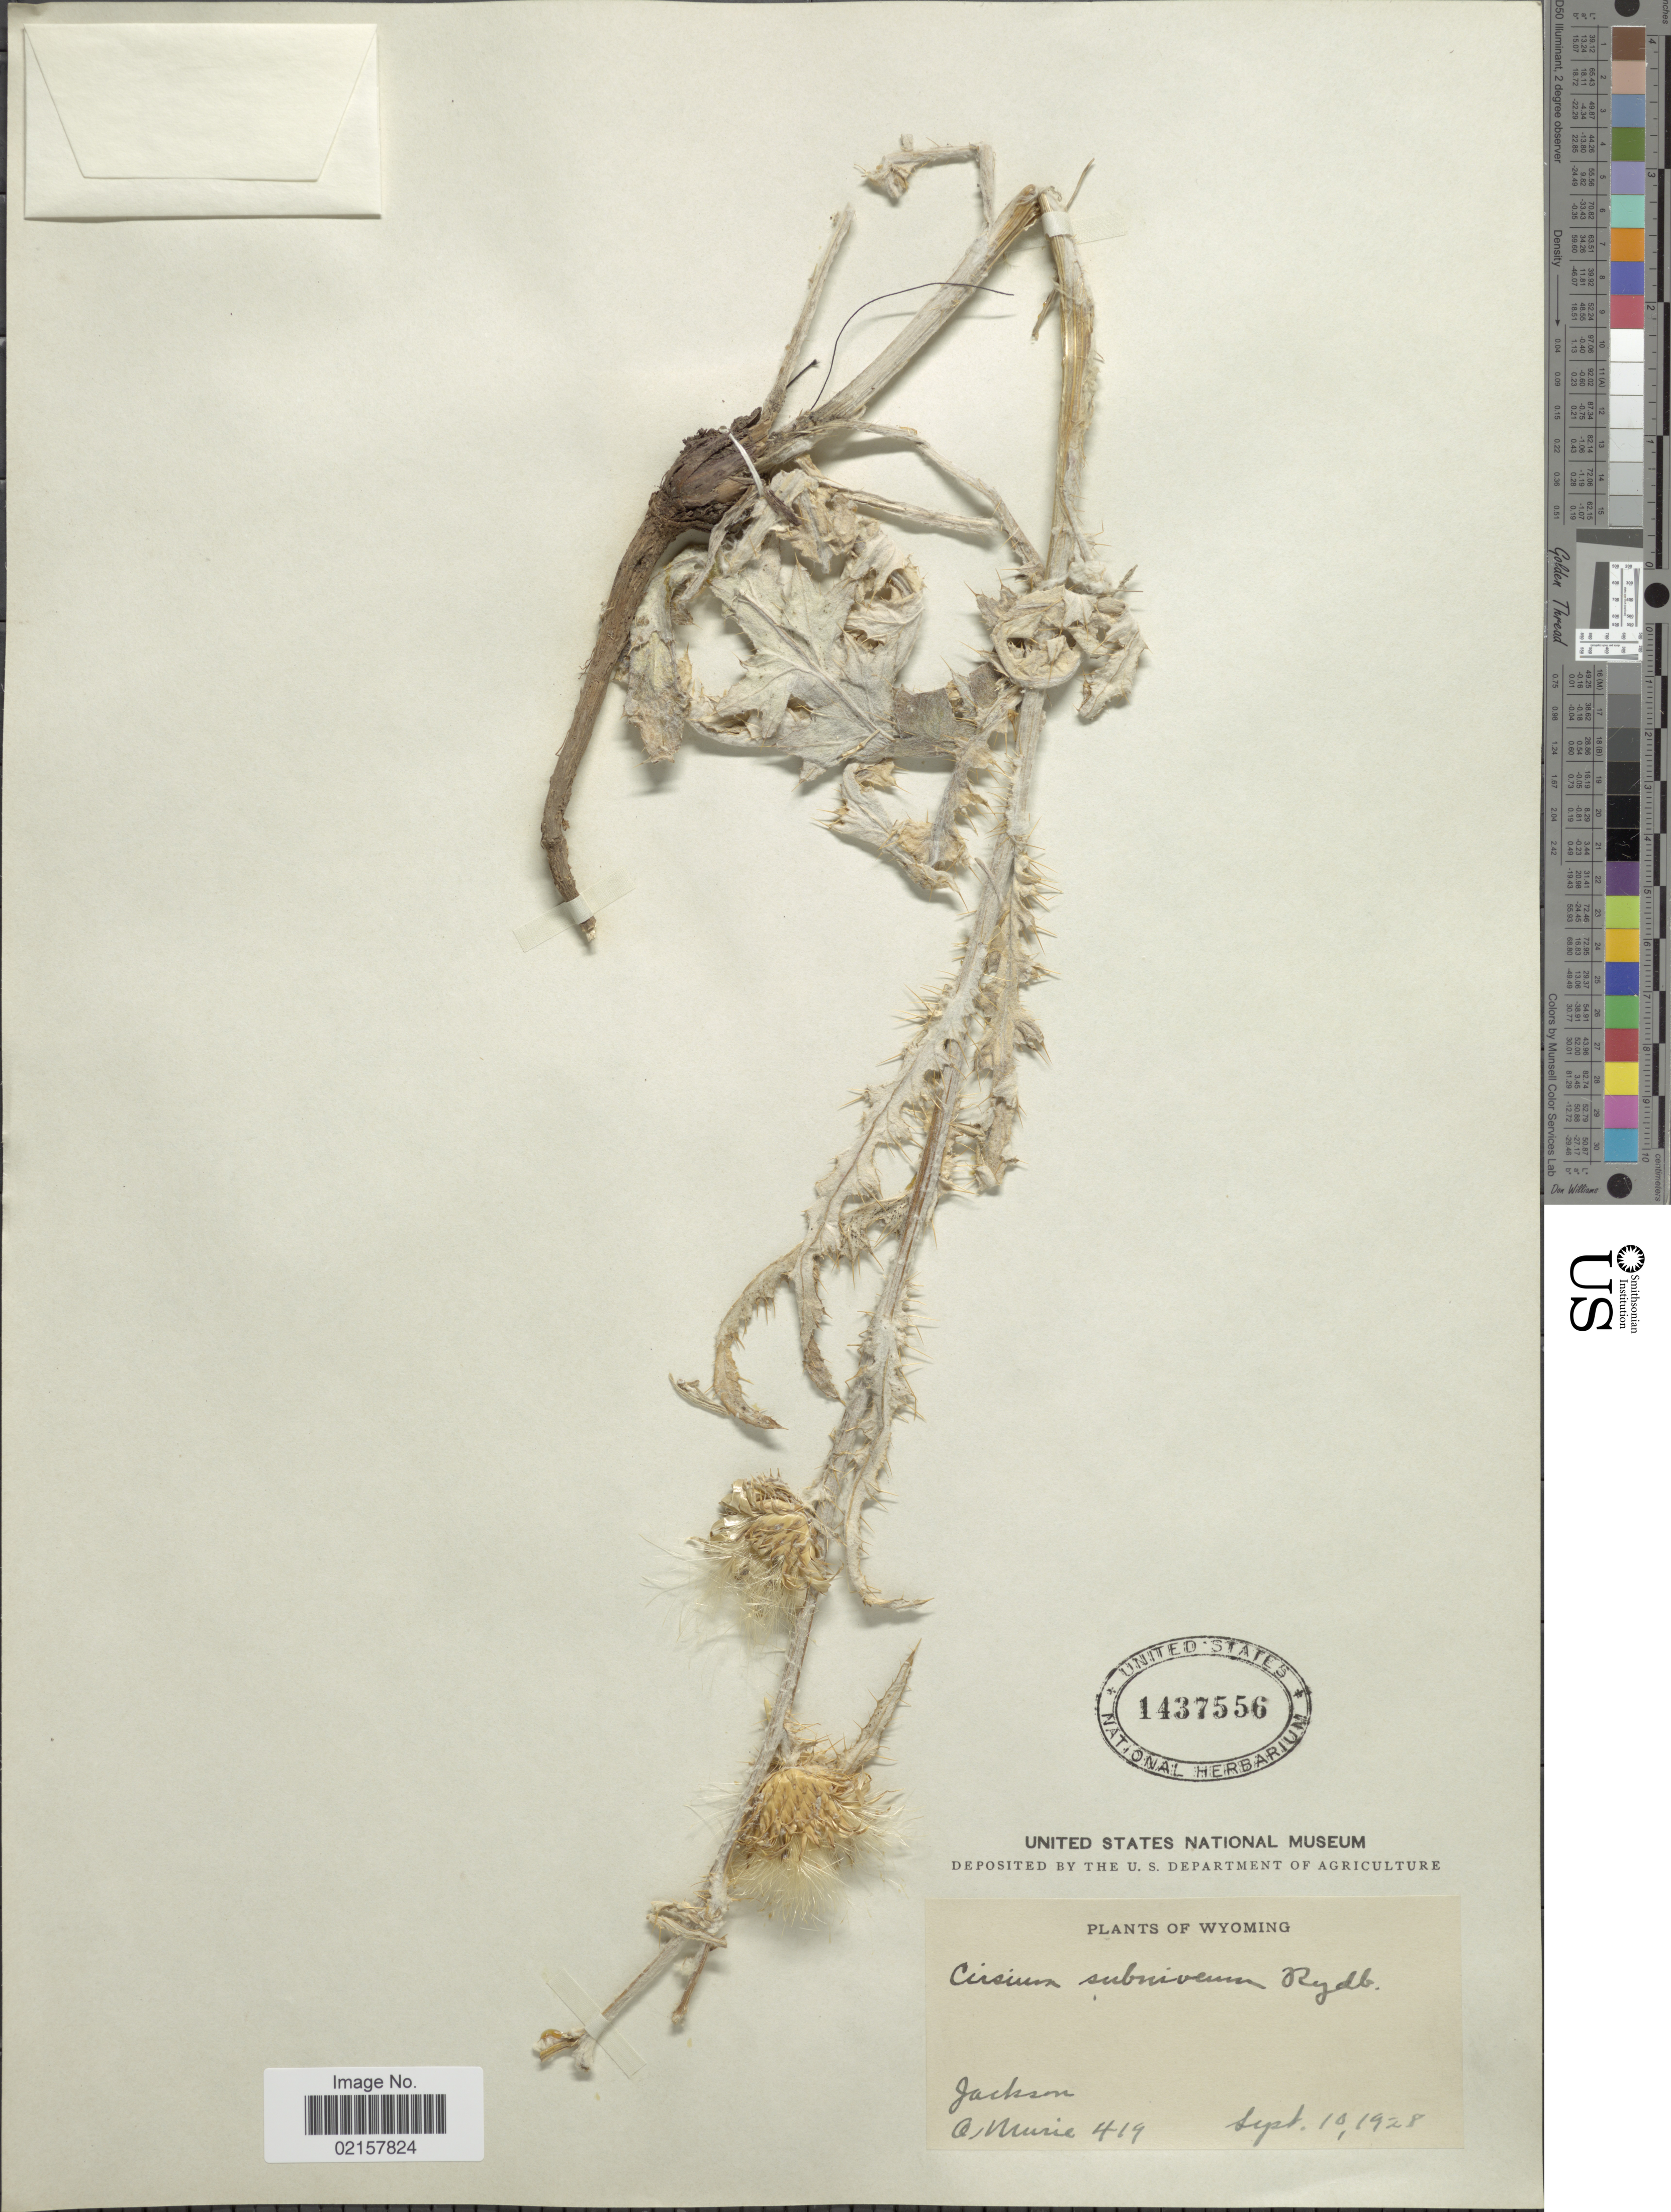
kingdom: Plantae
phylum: Tracheophyta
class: Magnoliopsida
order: Asterales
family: Asteraceae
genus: Cirsium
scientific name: Cirsium subniveum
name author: Rydb.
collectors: A. Murie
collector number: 414*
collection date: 1928-09-10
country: United States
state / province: Wyoming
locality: Jackson.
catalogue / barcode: US 1437556